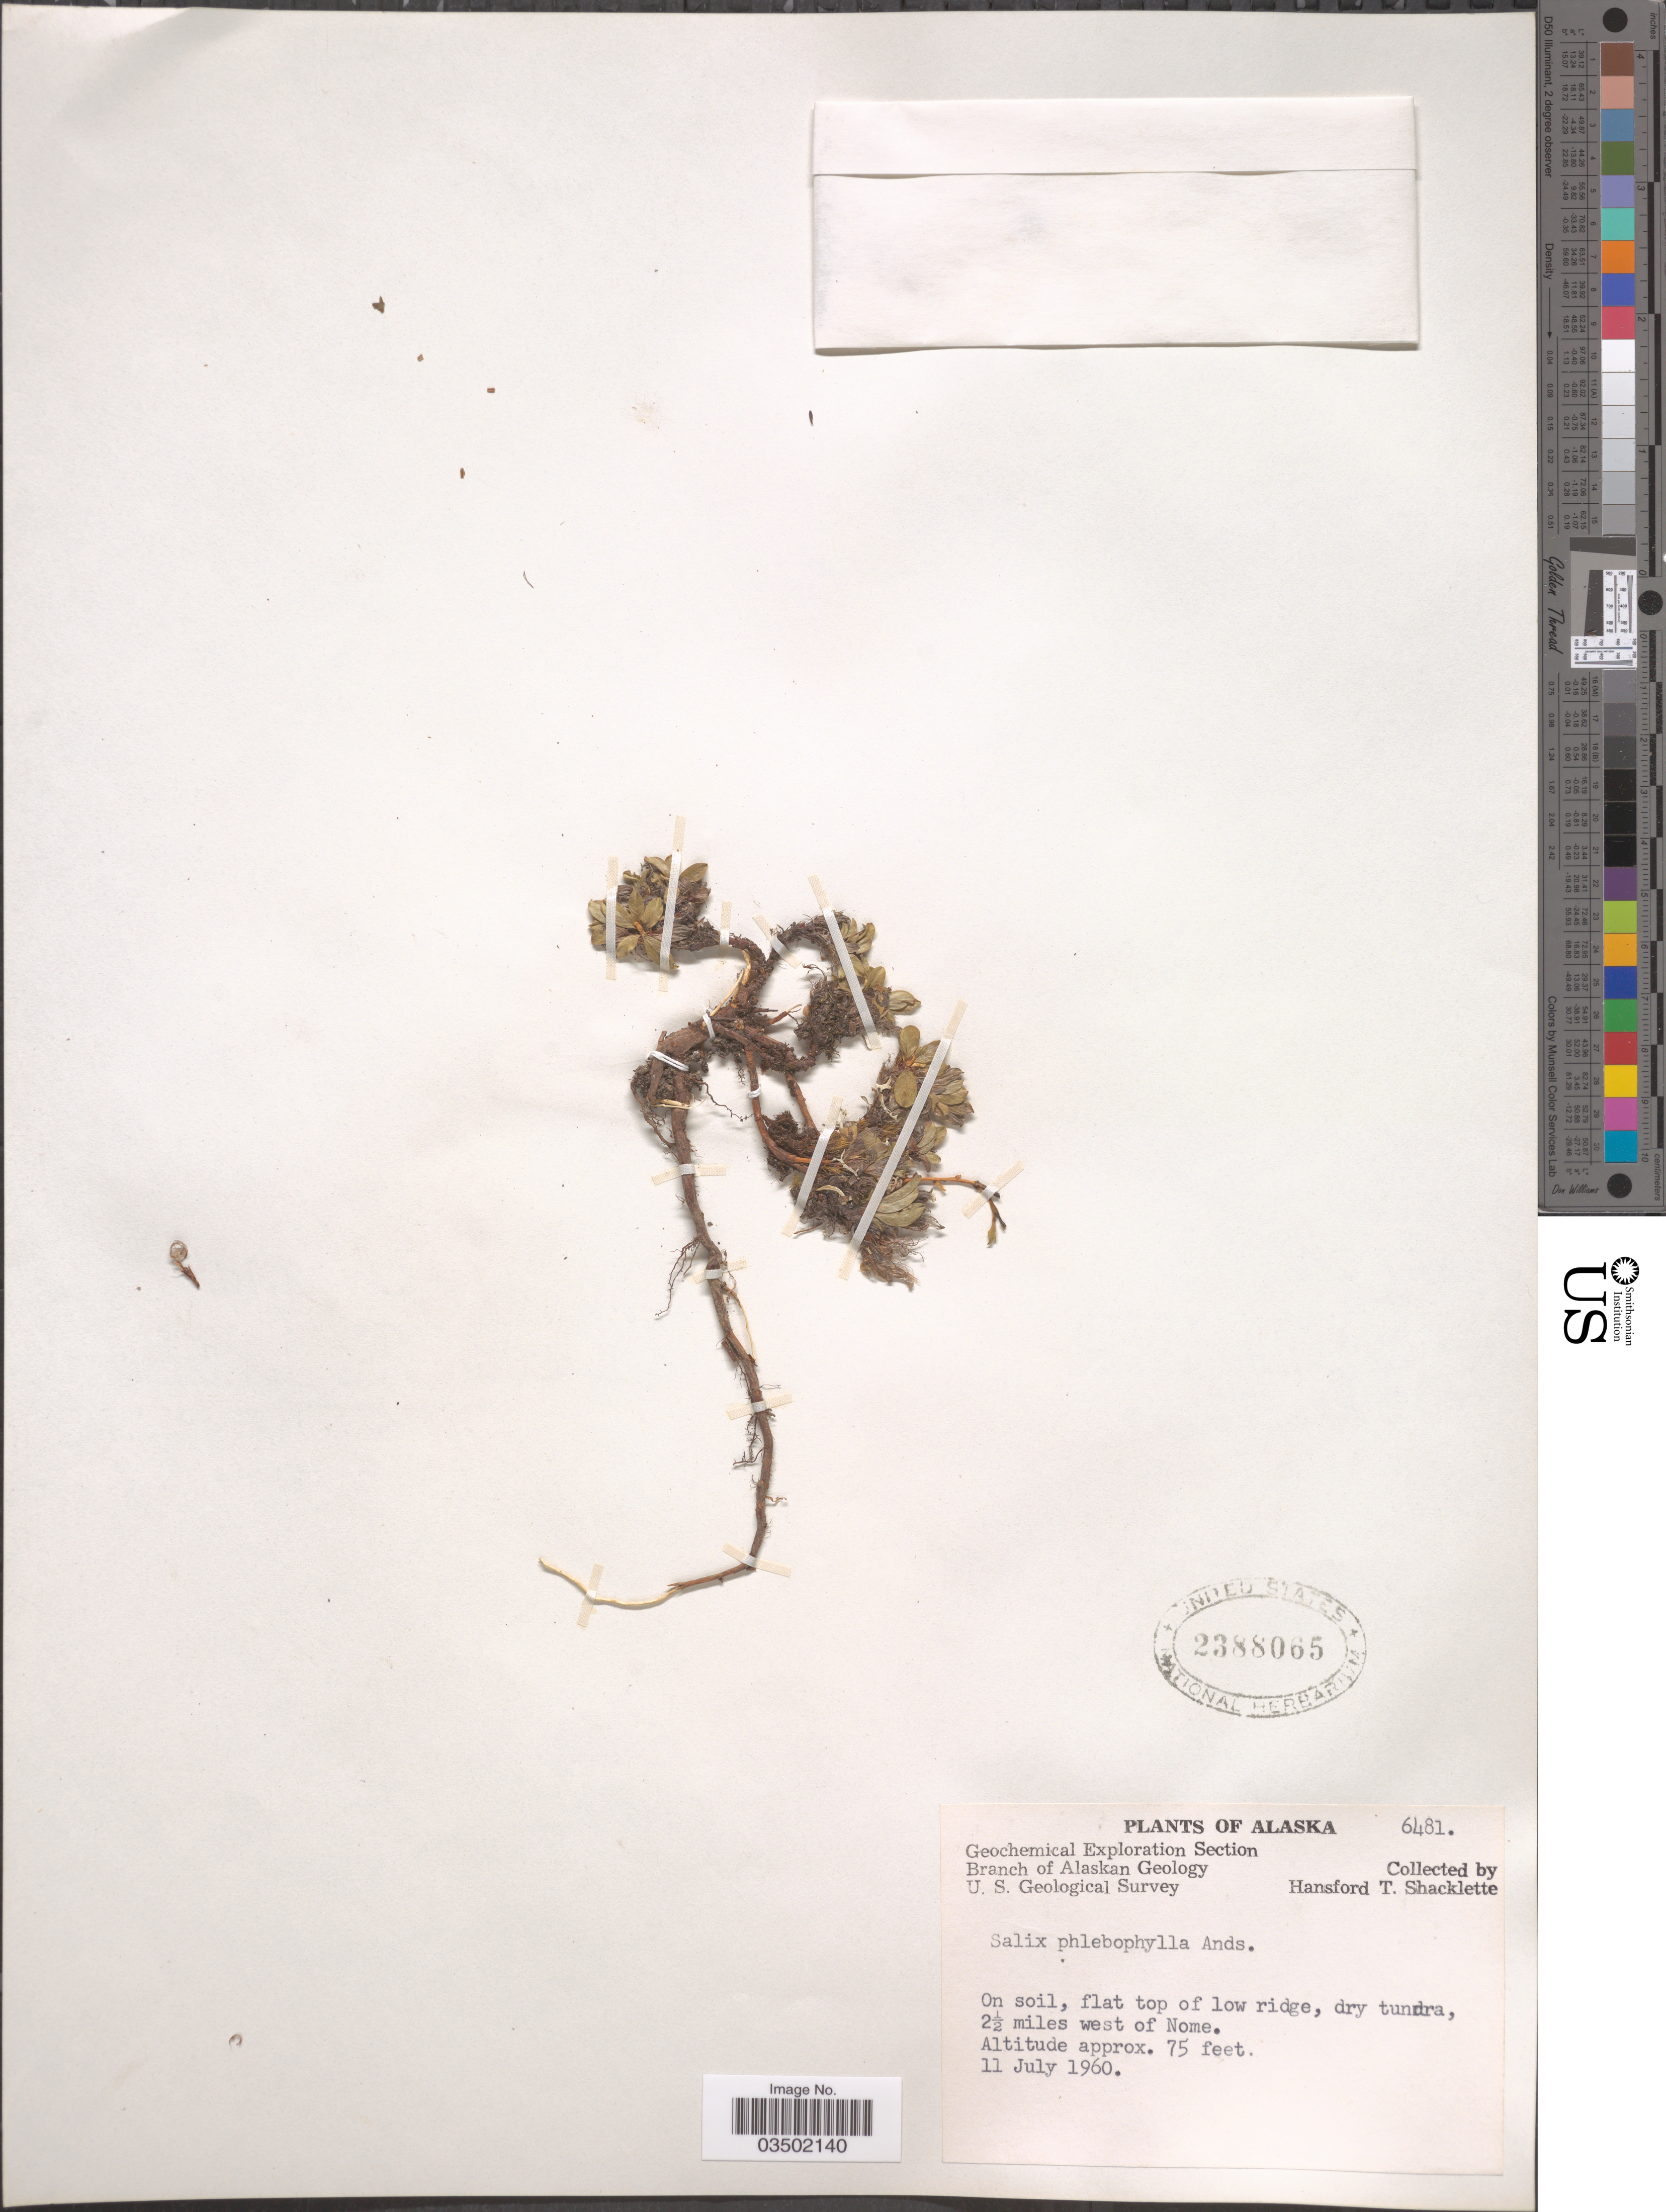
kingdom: Plantae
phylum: Tracheophyta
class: Magnoliopsida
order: Malpighiales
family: Salicaceae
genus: Salix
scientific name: Salix phlebophylla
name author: Andersson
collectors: H. Shacklette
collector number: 6481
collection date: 1960-07-11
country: United States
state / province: Alaska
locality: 2½ miles west of Nome.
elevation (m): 23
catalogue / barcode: US 2388065